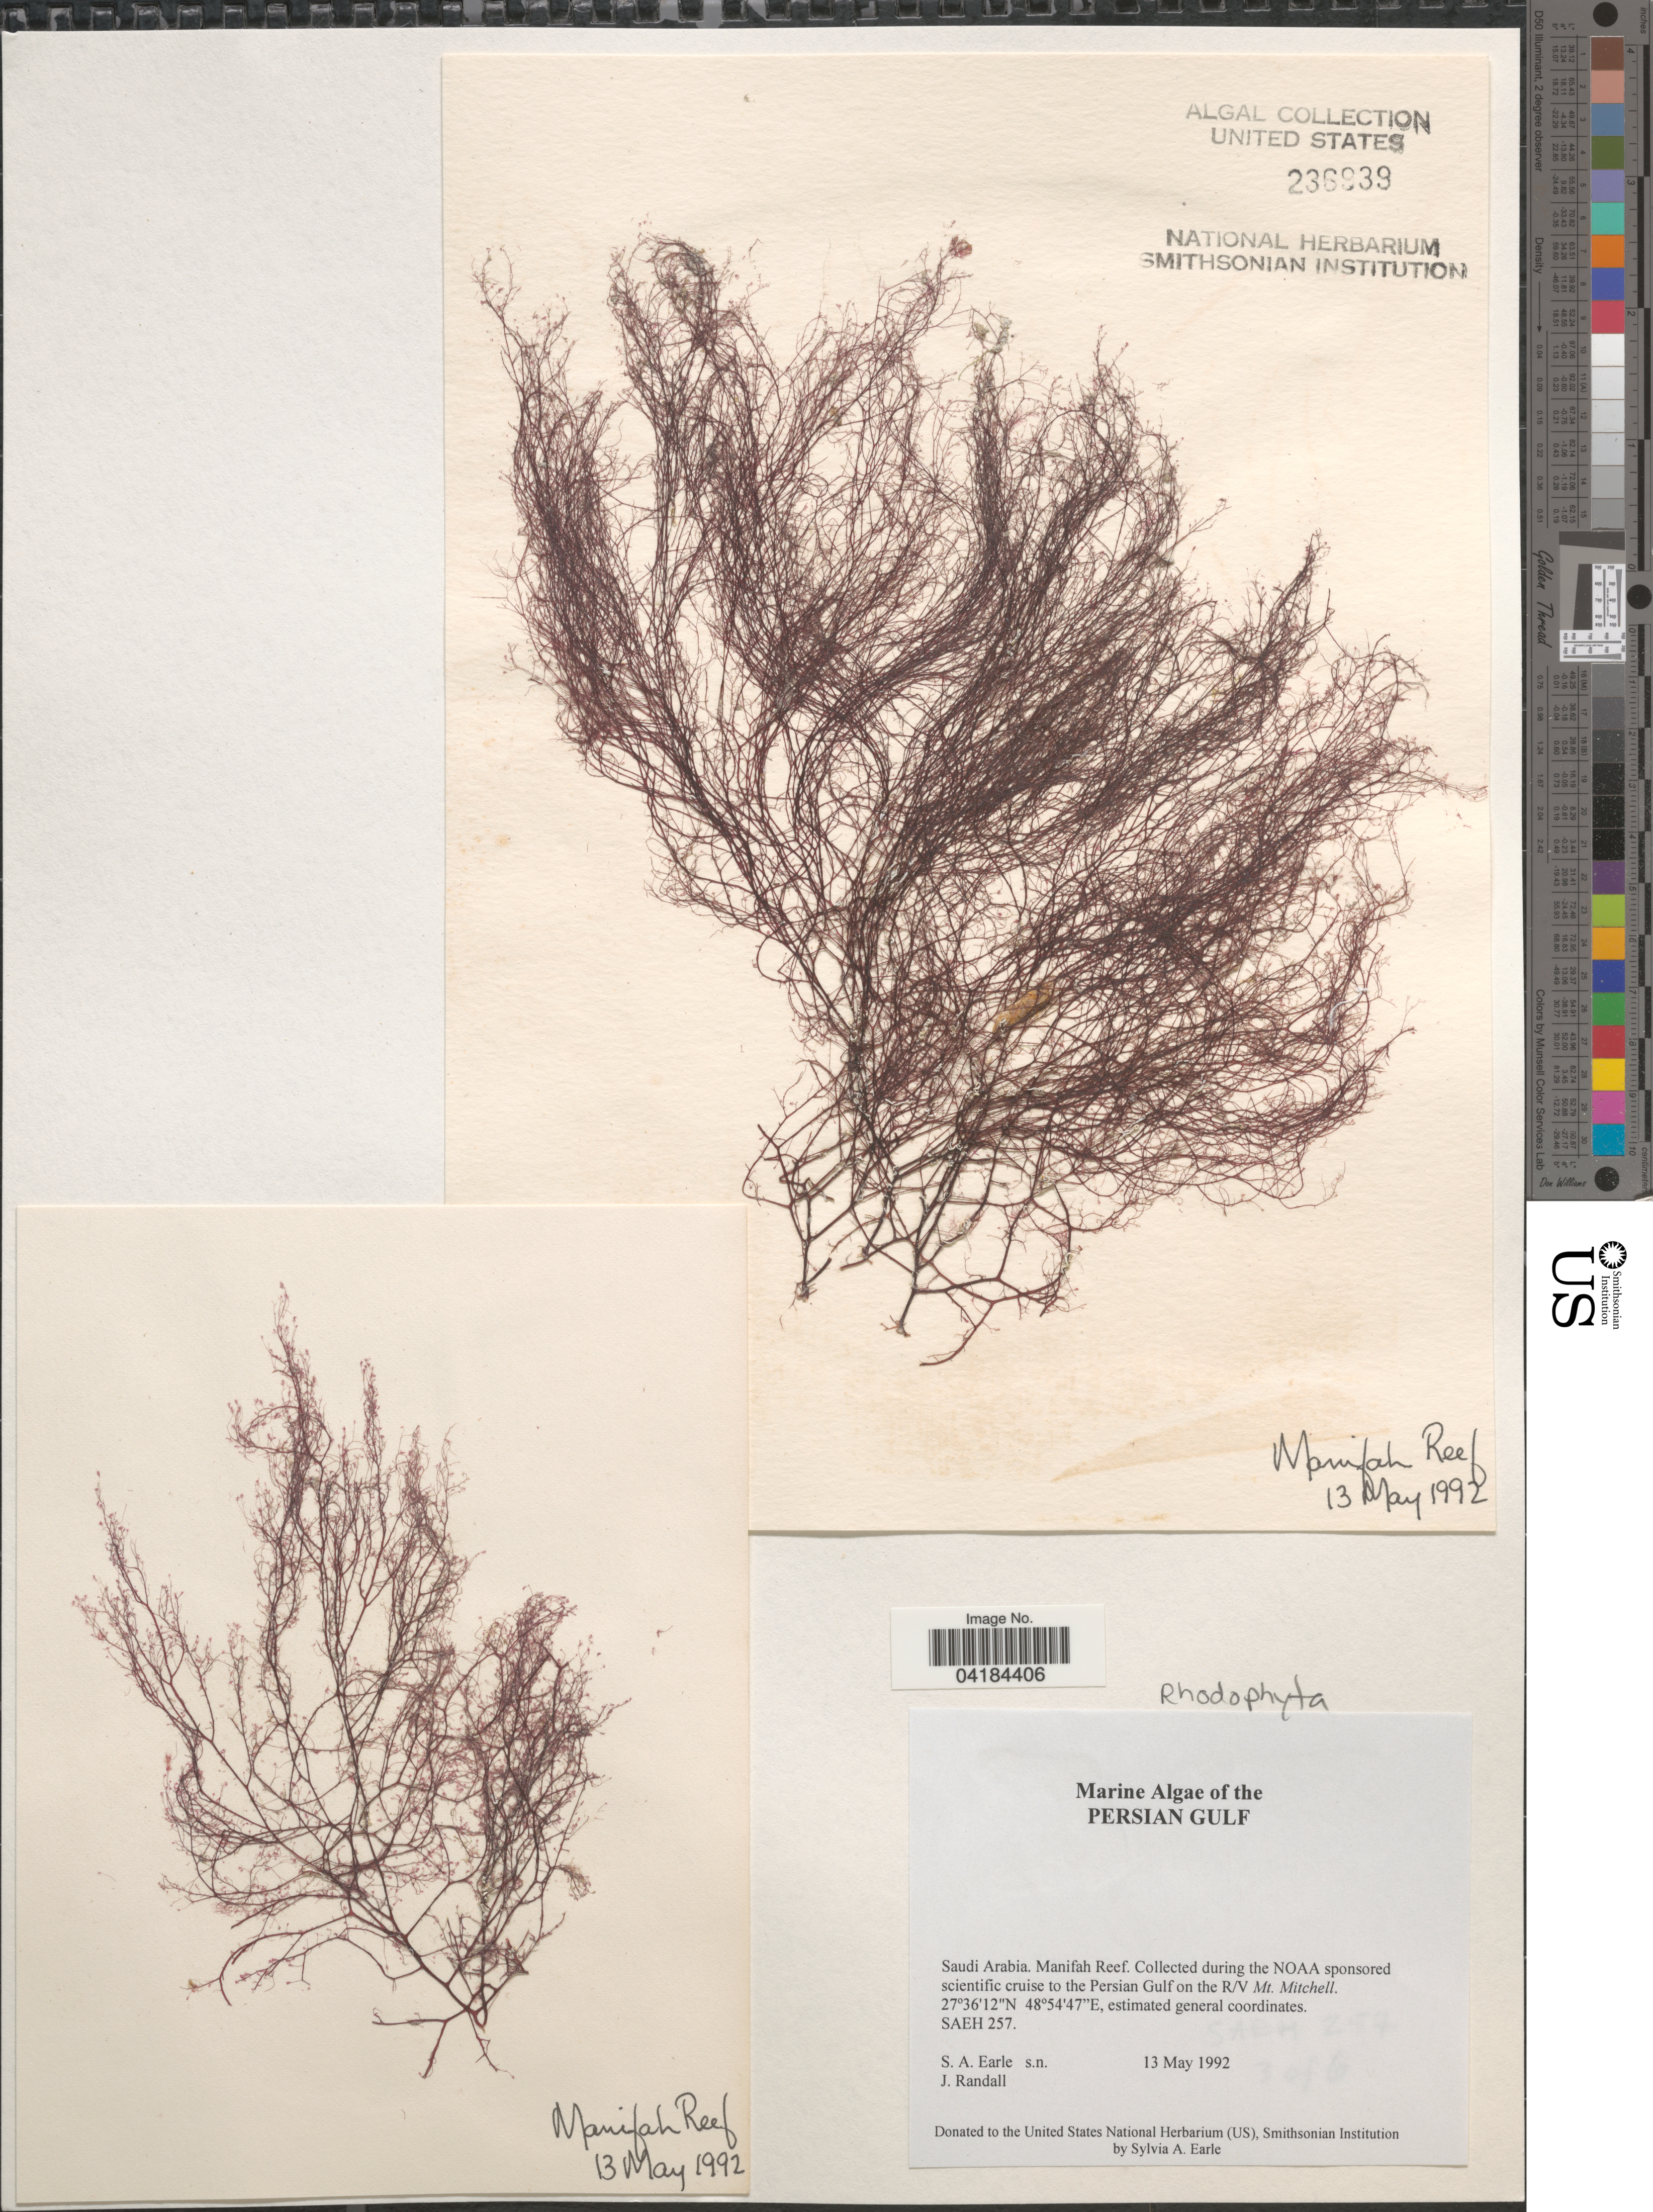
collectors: S. A. Earle & J. Randall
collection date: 1992-05-13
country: Saudi Arabia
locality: Persian Gulf. Manifah Reef. Collected during the NOAA sponsored scientific cruise to the Persian Gulf on the R/V Mt. Mitchell. SAEH 257.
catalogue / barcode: US 236939